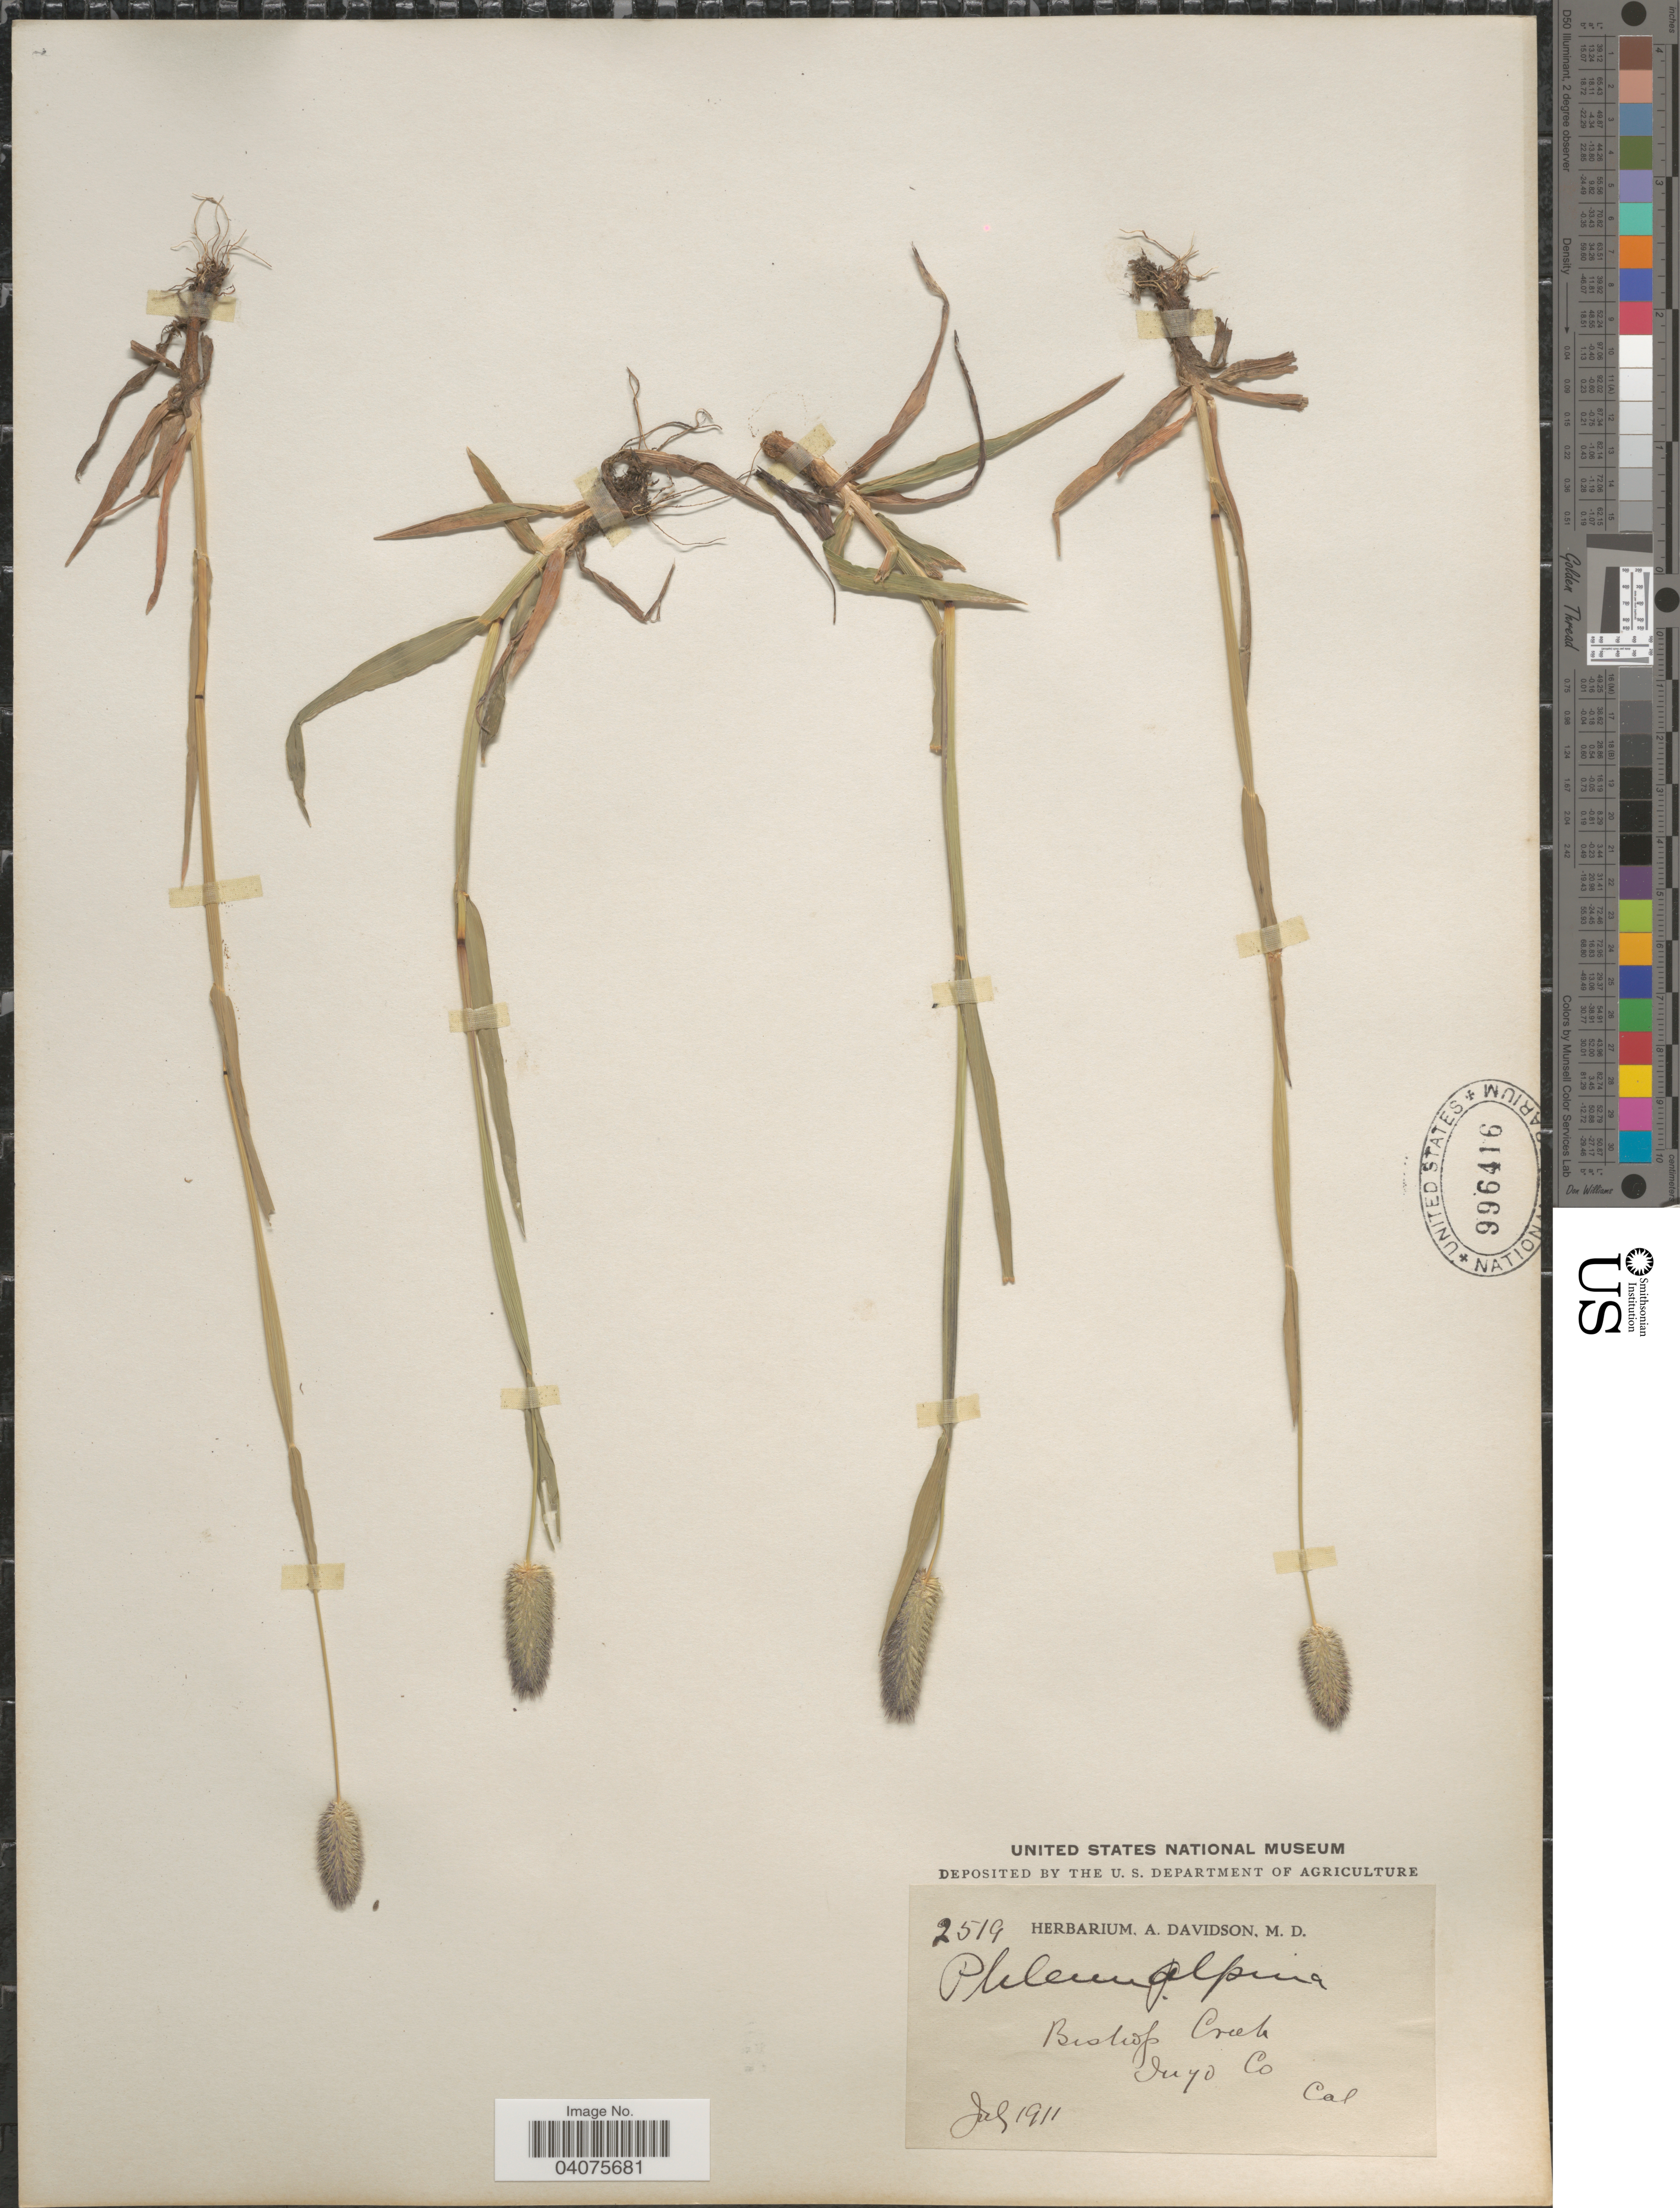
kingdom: Plantae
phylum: Tracheophyta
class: Liliopsida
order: Poales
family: Poaceae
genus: Phleum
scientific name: Phleum alpinum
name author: L.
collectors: ex herb. A. Davidson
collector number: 2519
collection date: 1911-07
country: United States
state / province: California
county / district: Inyo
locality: Bishop Creek. Inyo Co.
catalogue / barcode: US 996416